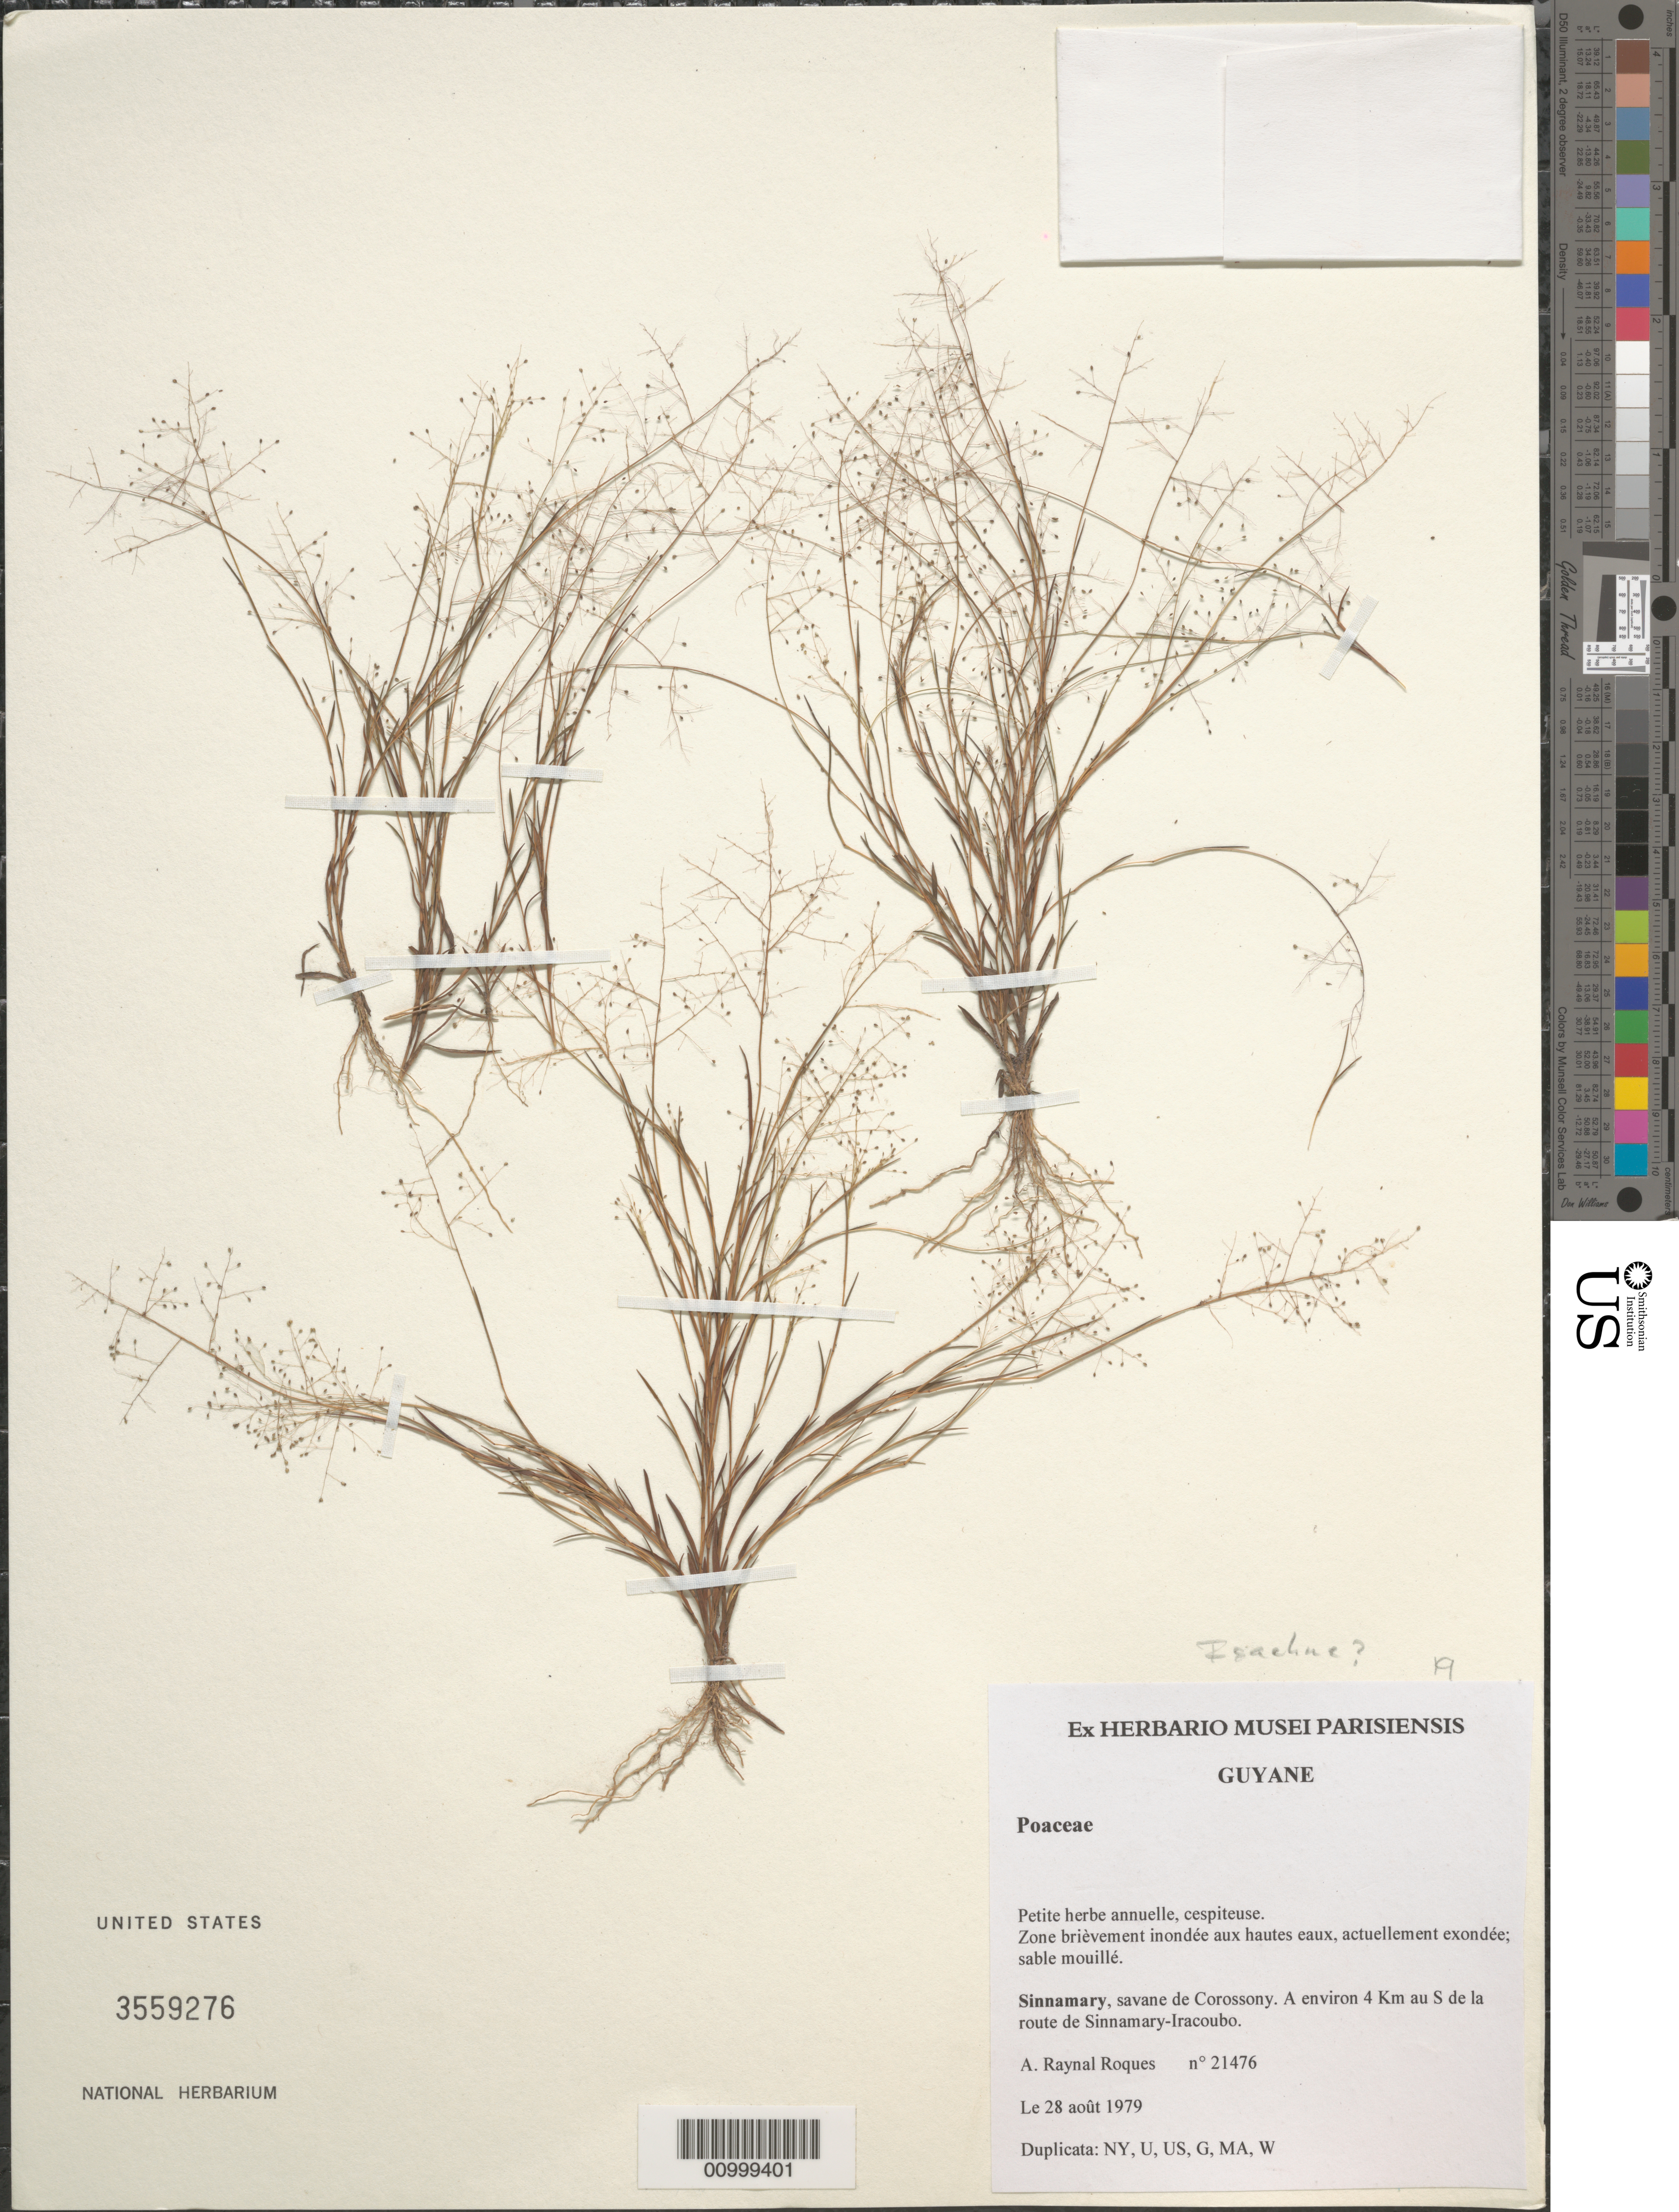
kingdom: Plantae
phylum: Tracheophyta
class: Liliopsida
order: Poales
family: Poaceae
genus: Isachne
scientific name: Isachne sp.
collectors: A. M. Raynal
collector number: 21476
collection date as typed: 28-Aug-79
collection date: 1979-08-28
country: French Guiana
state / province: Cayenne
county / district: Sinnamary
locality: Savane de Corossony. A environ 4 km au S de la route de Sinnamary-Iracoubo.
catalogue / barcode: US 3559276